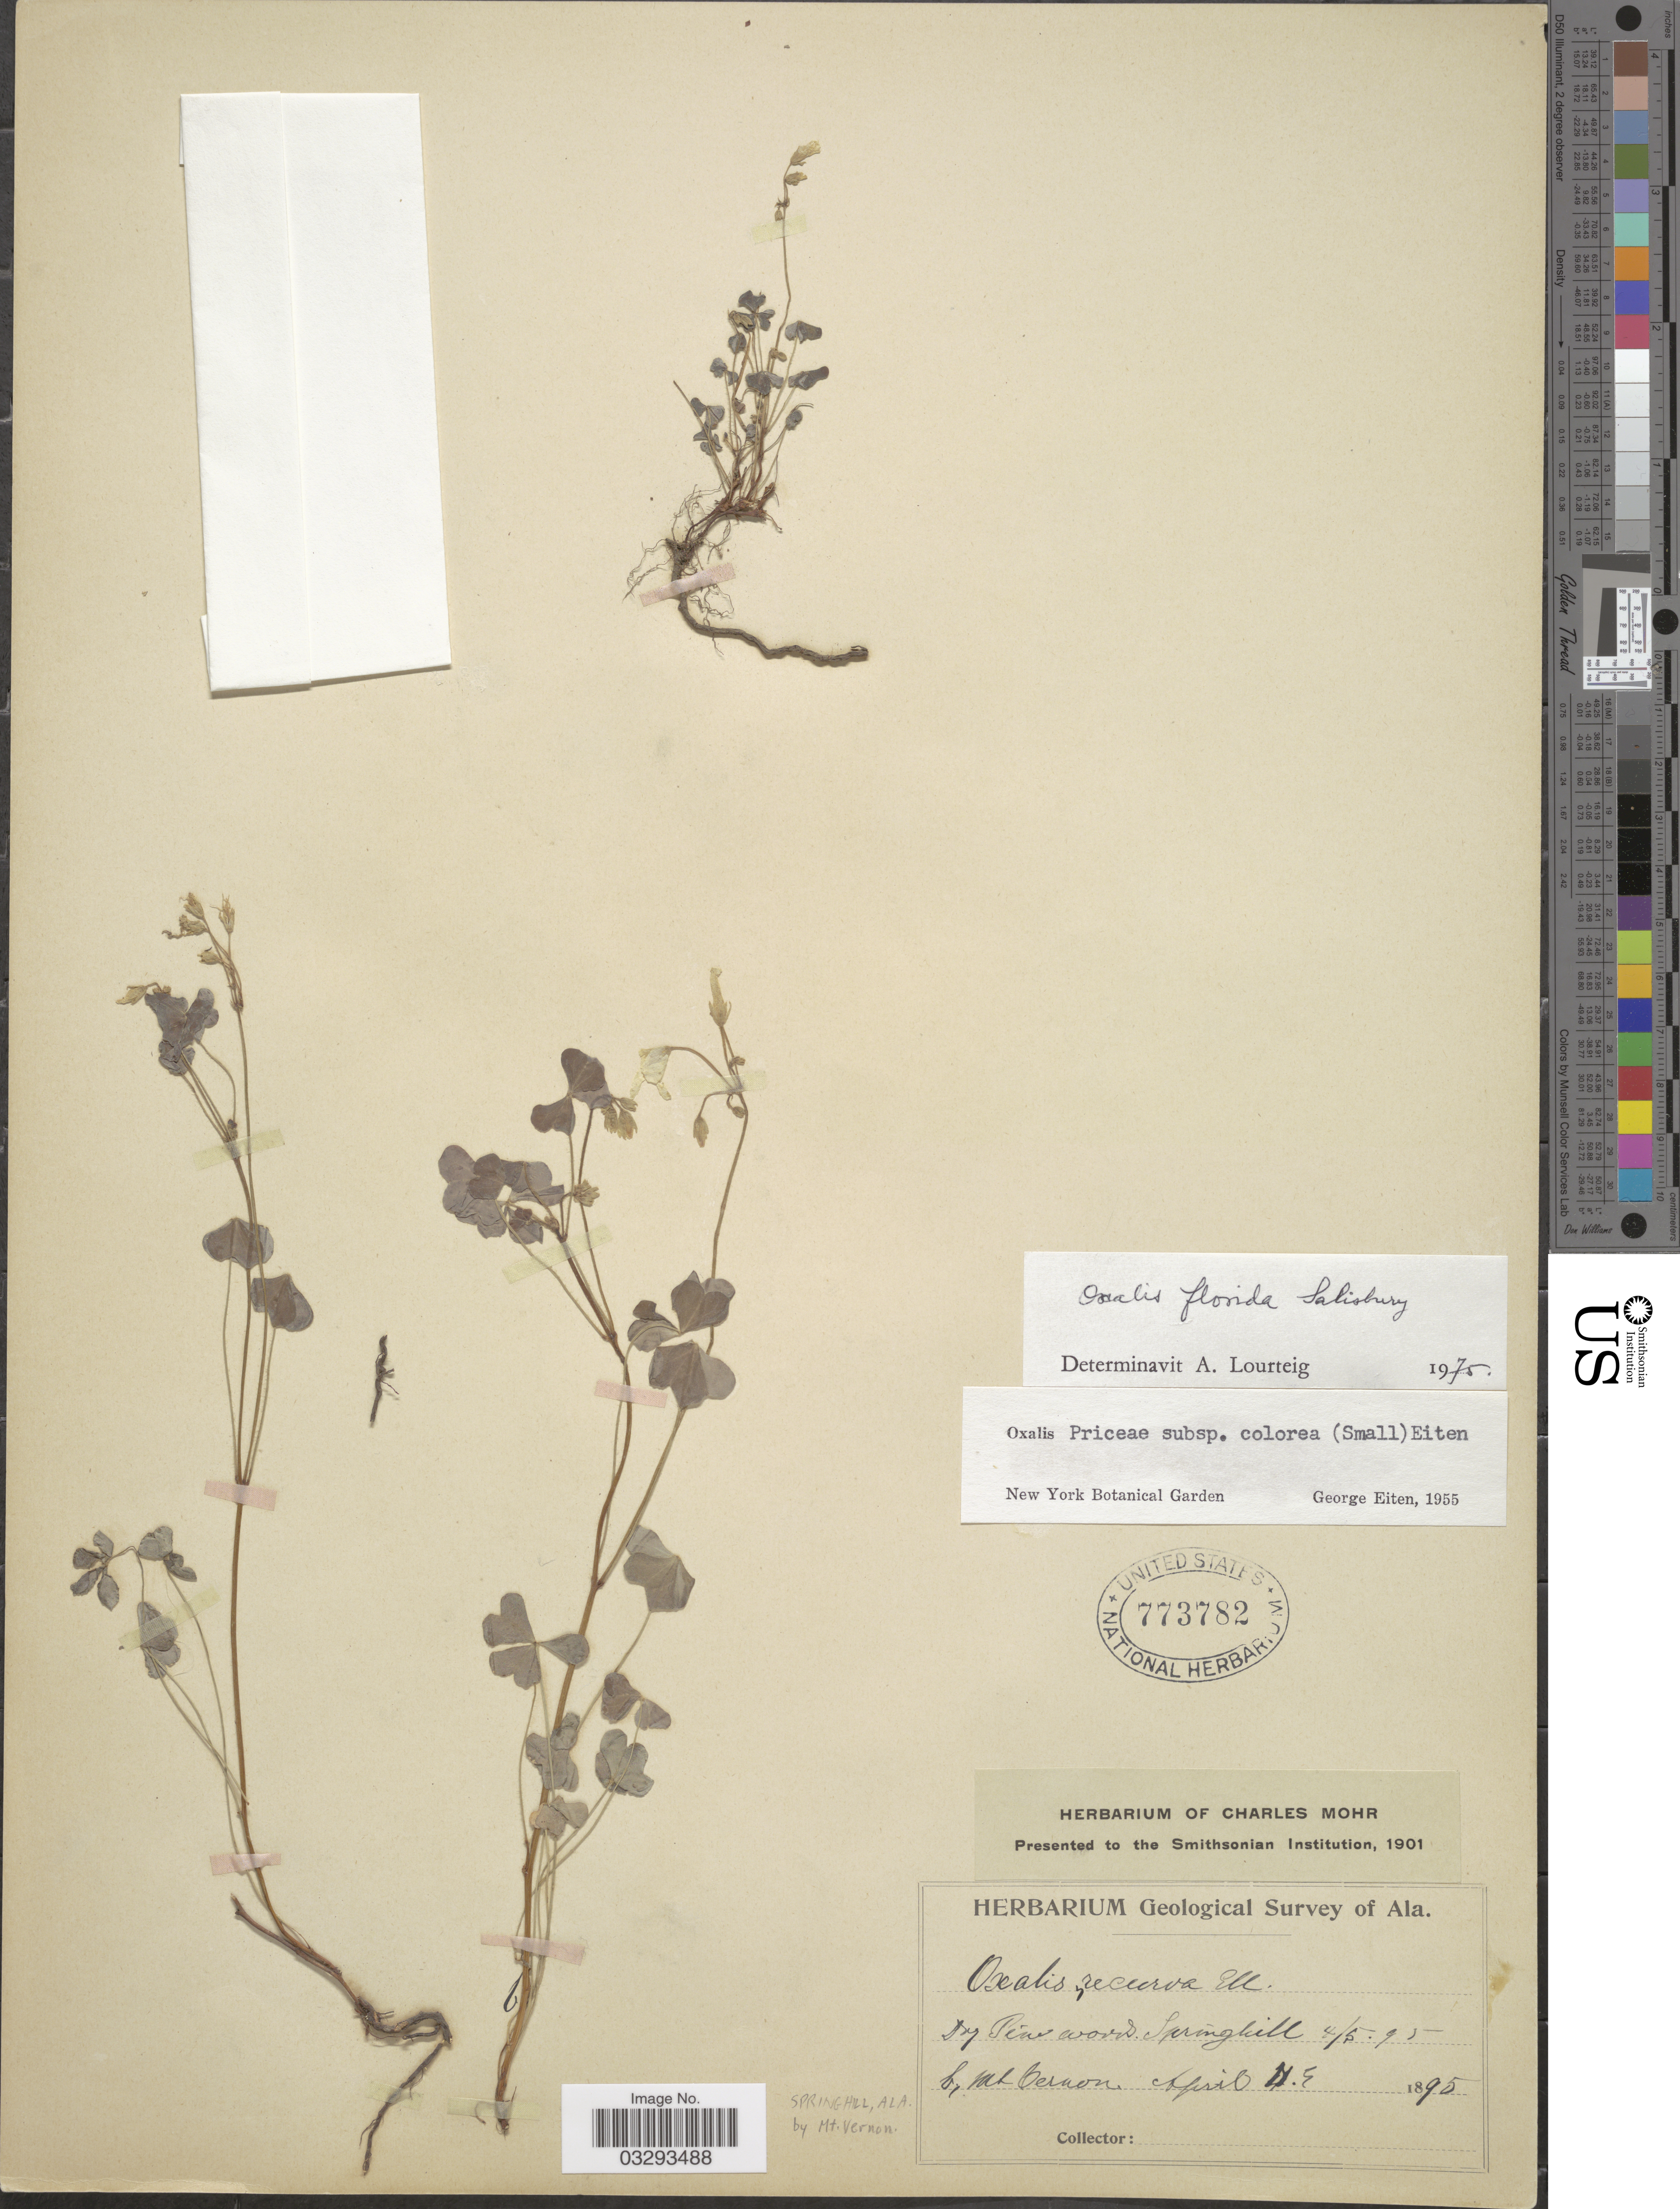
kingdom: Plantae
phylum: Tracheophyta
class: Magnoliopsida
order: Oxalidales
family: Oxalidaceae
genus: Oxalis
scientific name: Oxalis florida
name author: Salisb.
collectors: ex herb. Charles Mohr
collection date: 1895-04-05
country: United States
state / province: Alabama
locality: Pine woods. Springhill. B., Mt Vernon.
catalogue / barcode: US 773782